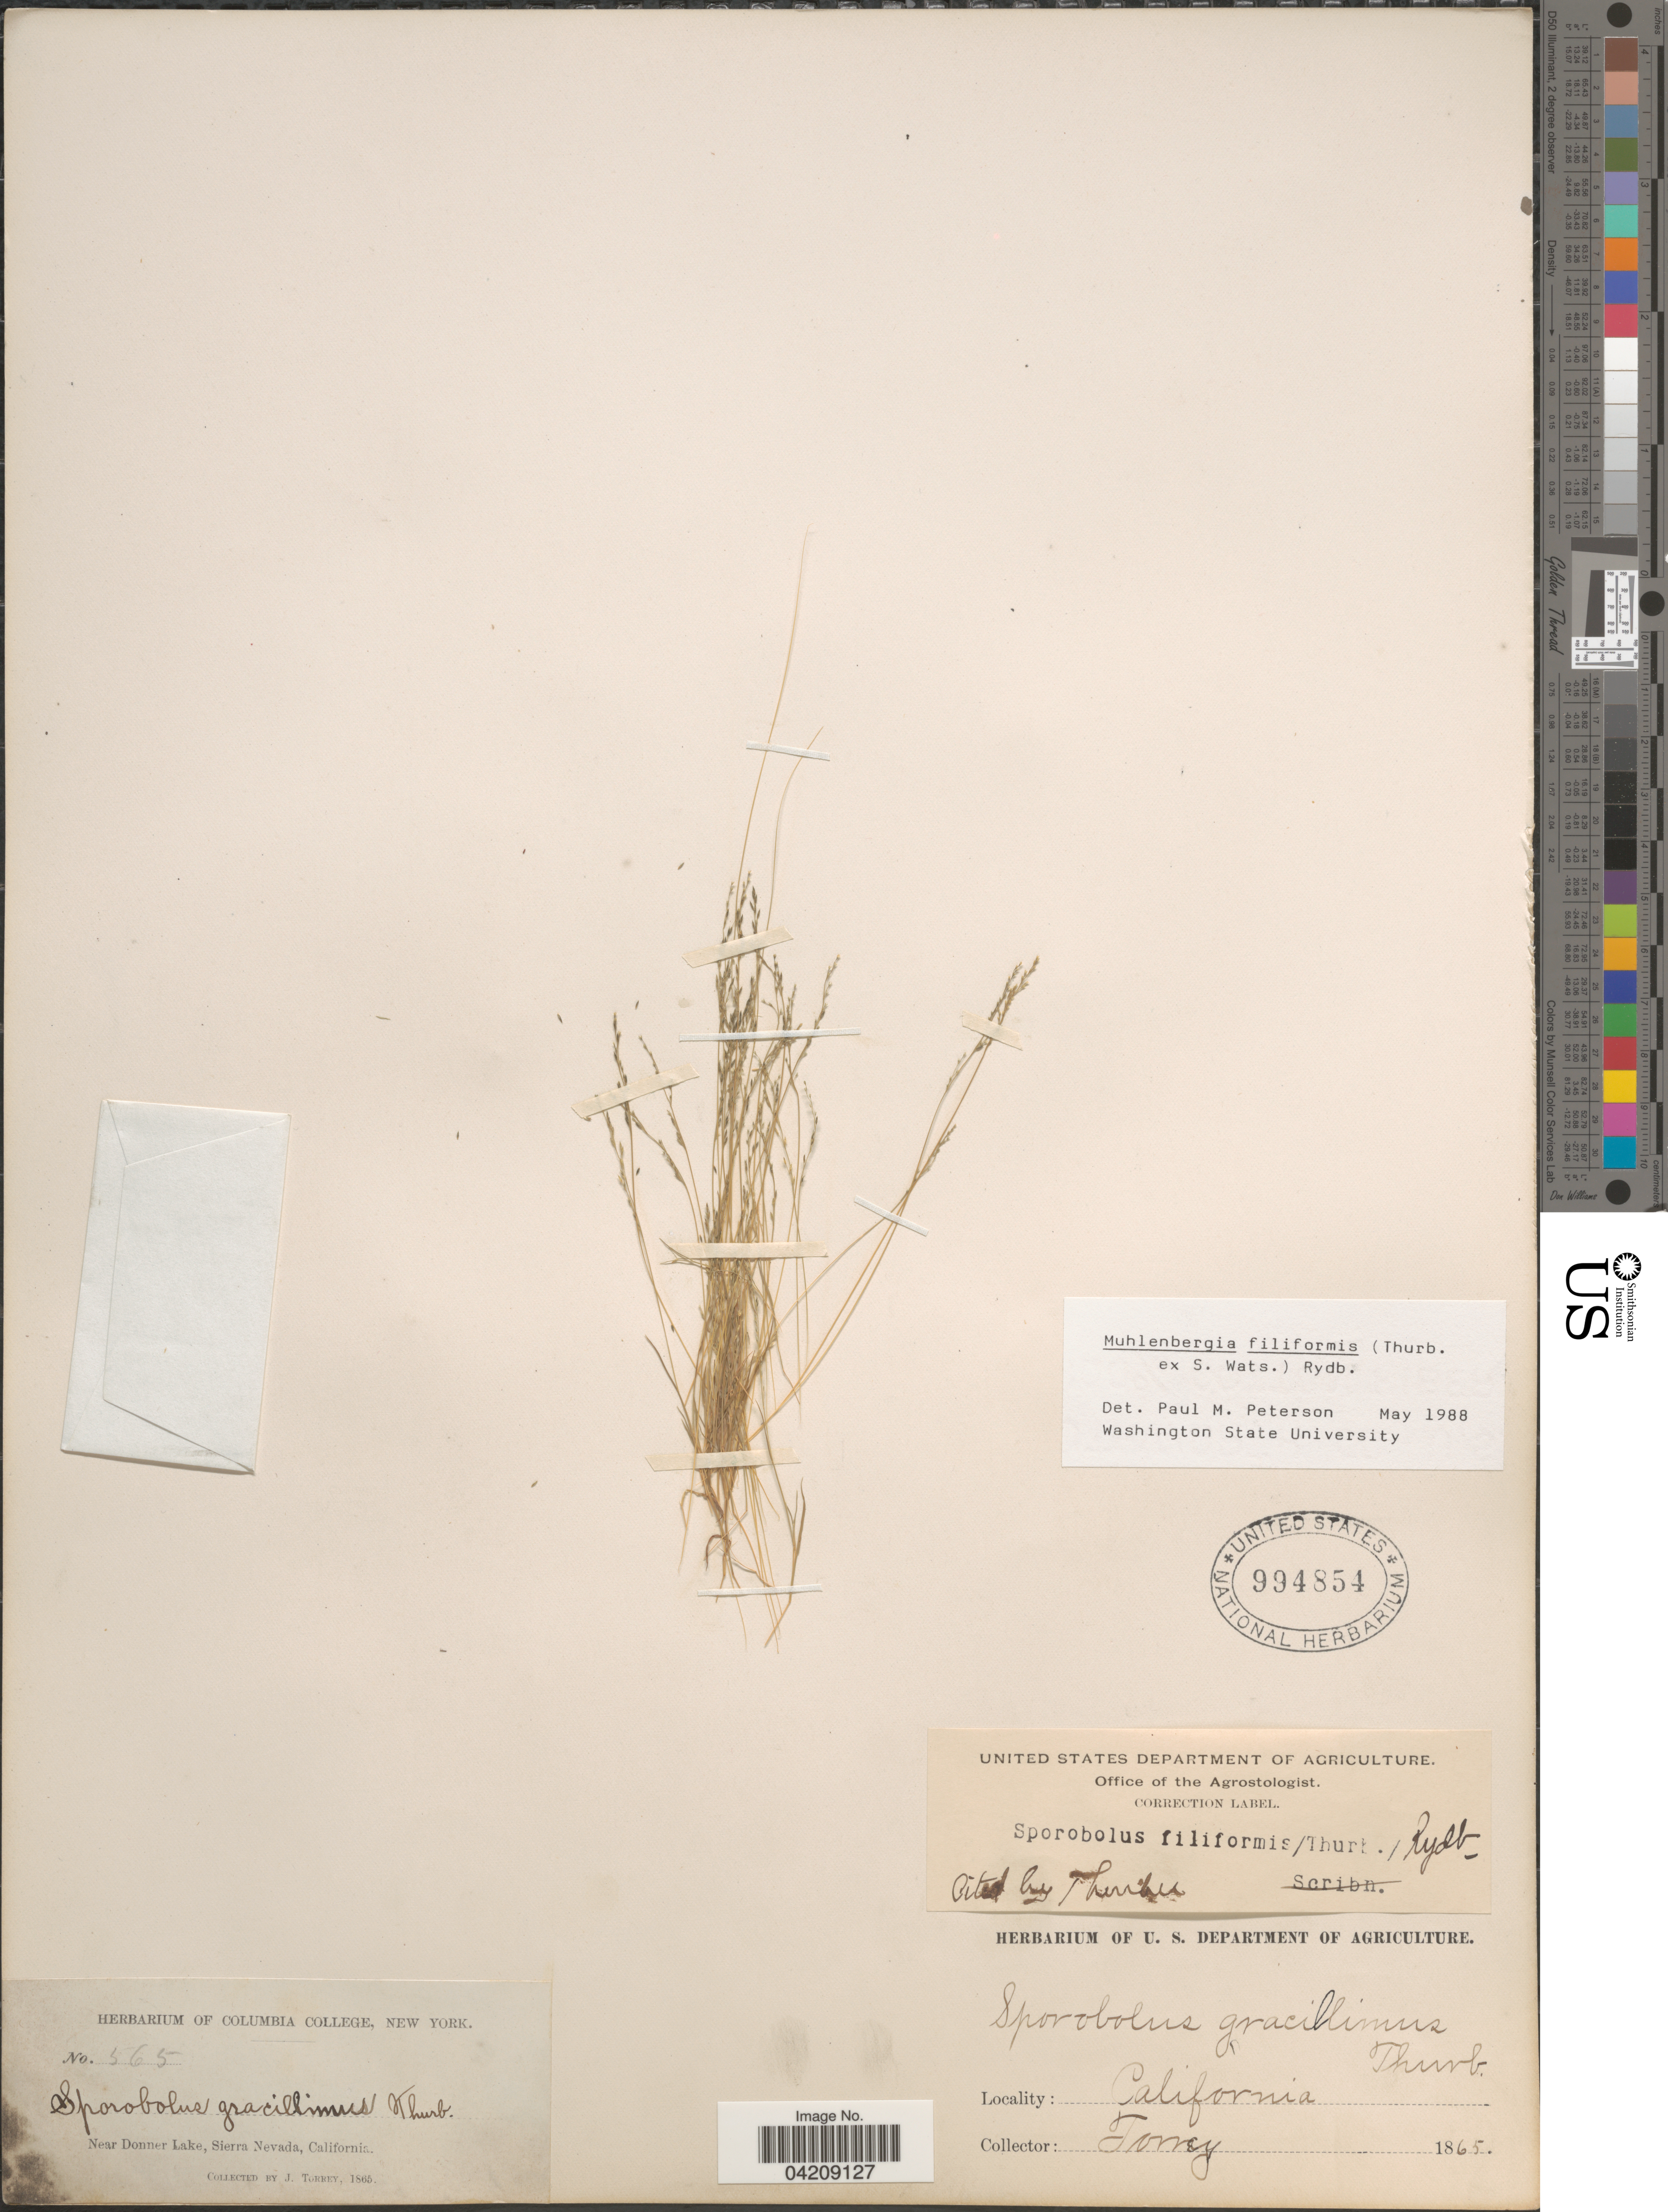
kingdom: Plantae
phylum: Tracheophyta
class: Liliopsida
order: Poales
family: Poaceae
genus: Muhlenbergia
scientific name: Muhlenbergia filiformis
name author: (Thurb. ex S. Watson) Rydb.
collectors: J. Torrey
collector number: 565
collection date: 1865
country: United States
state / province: California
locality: Near Donner Lake, Sierra Nevada.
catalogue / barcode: US 994854